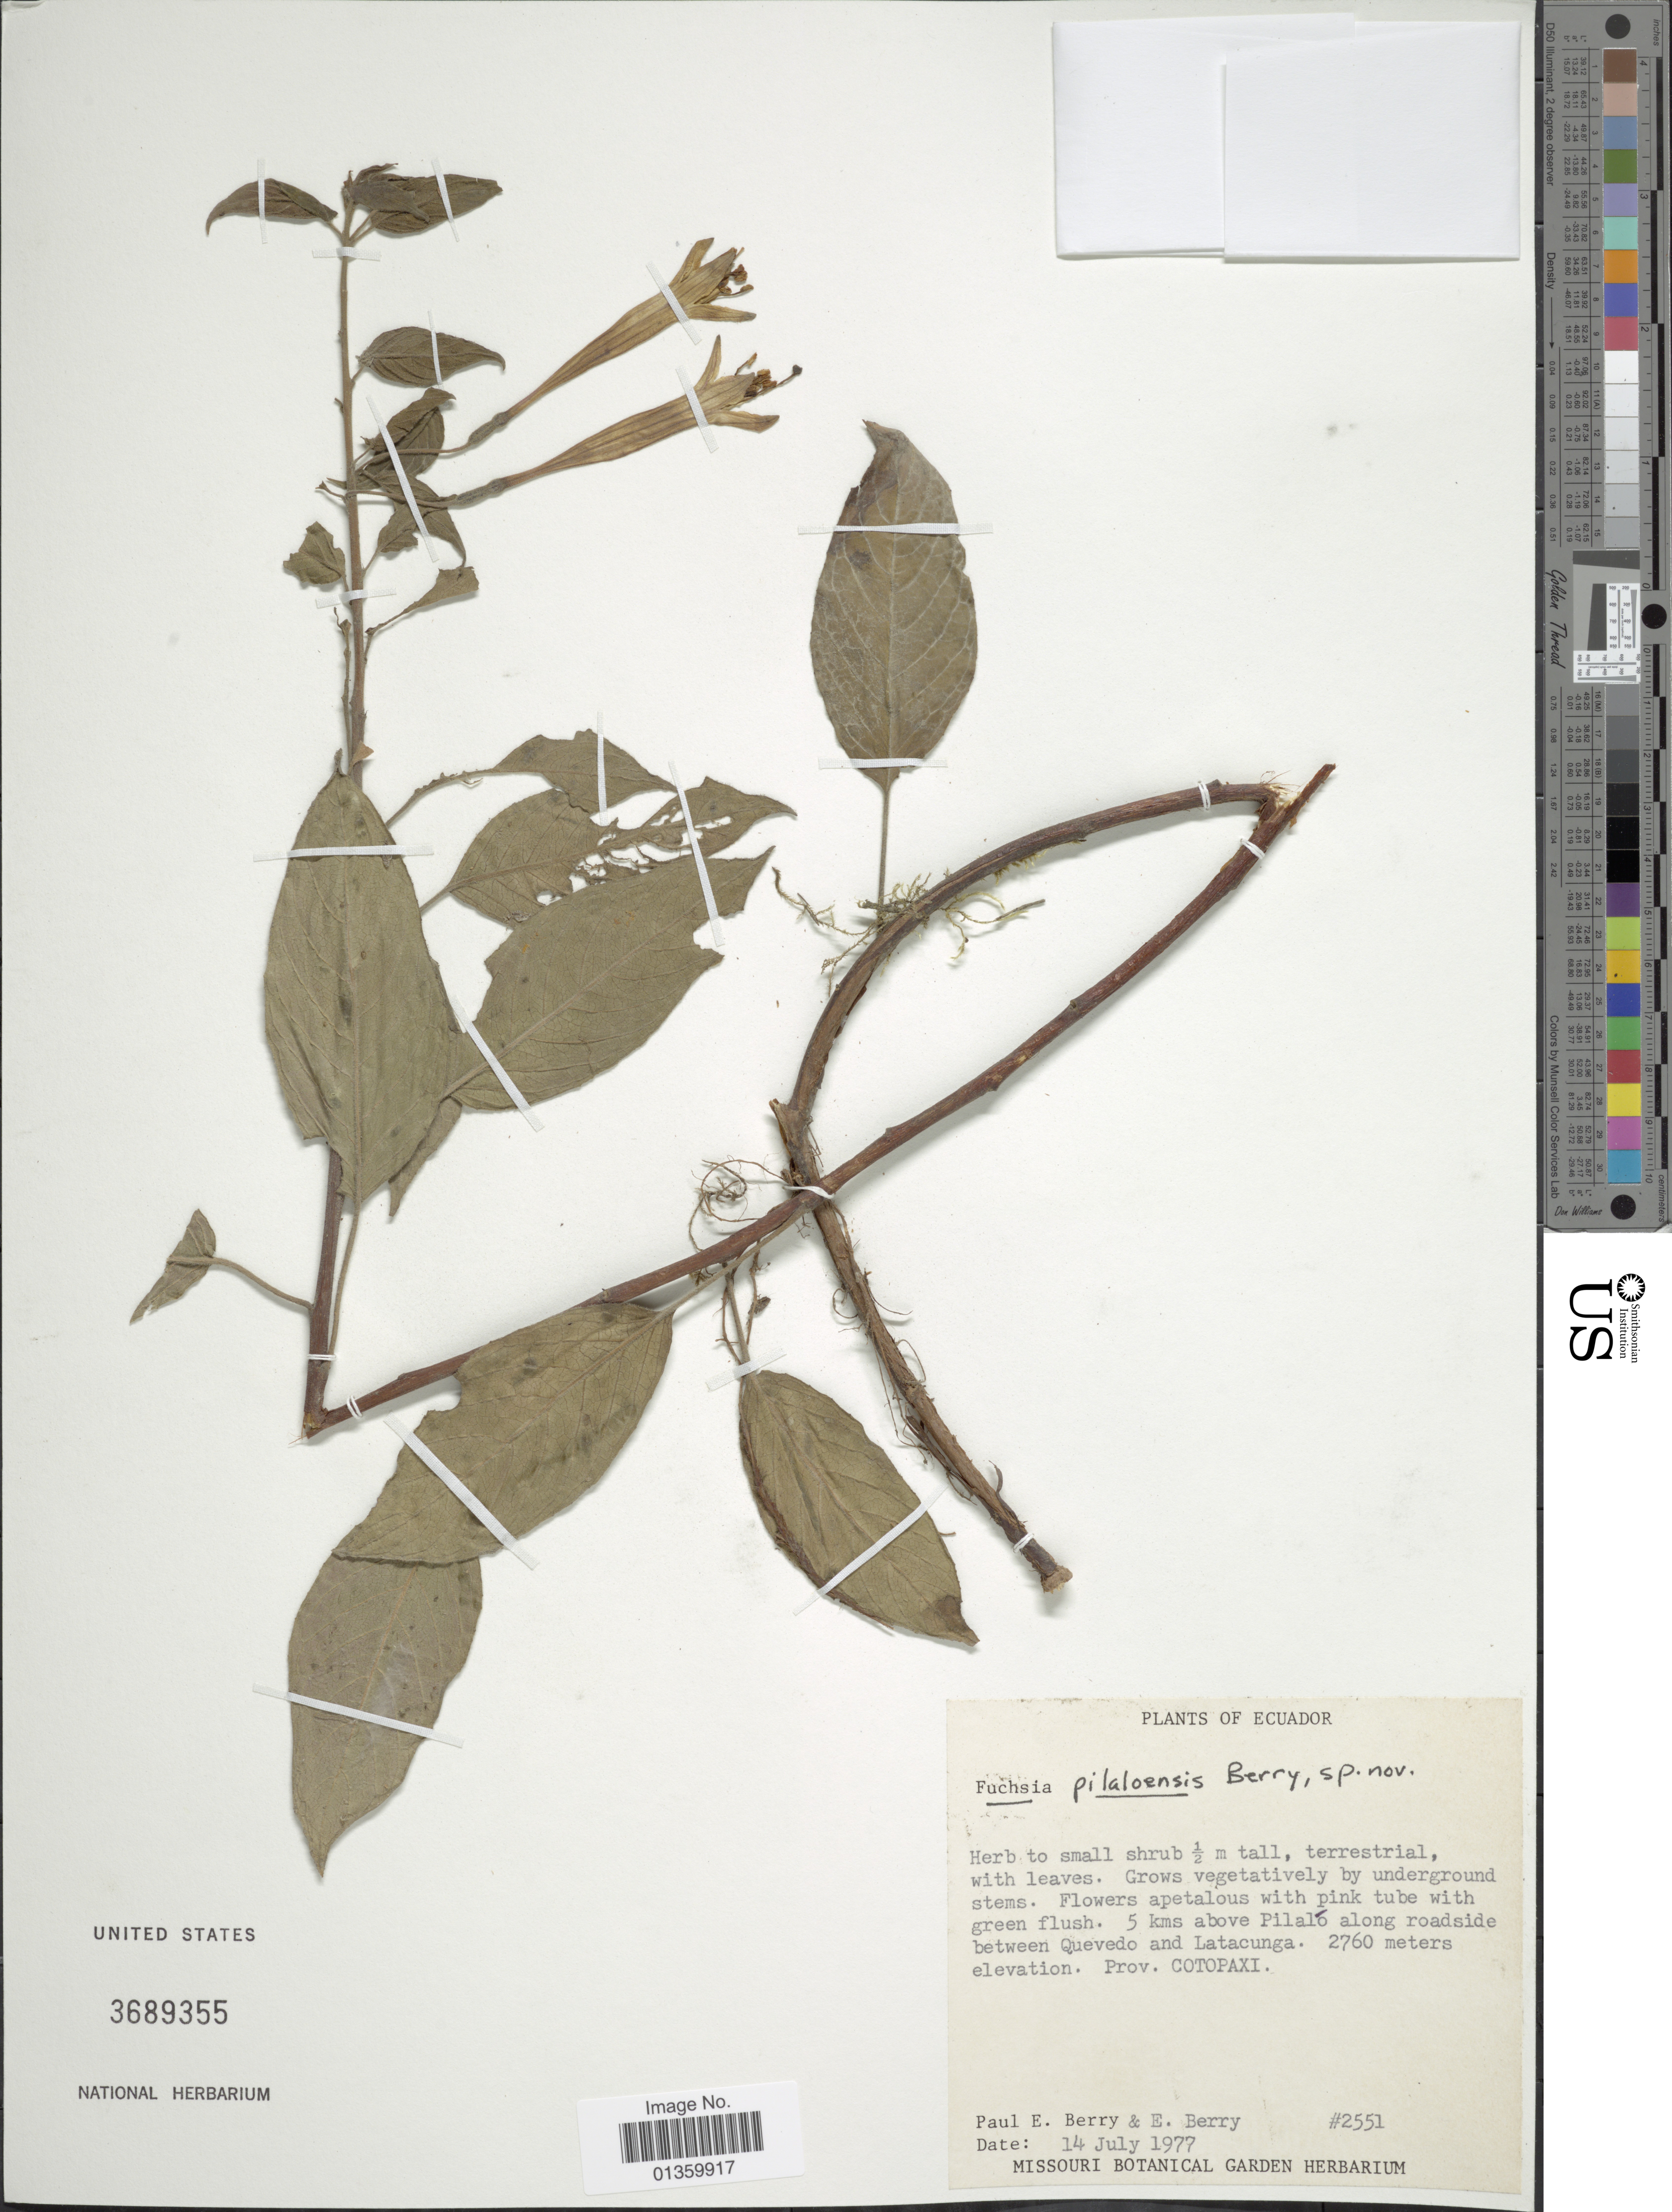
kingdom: Plantae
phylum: Tracheophyta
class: Magnoliopsida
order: Myrtales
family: Onagraceae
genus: Fuchsia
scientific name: Fuchsia pilaloensis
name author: P.E. Berry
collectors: P. E. Berry & E. Berry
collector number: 2551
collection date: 1977-07-14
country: Ecuador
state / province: Cotopaxi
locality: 5 kms above Pilaló along roadisde between Quevedo and Latacunga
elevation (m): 2760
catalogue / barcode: US 3689355